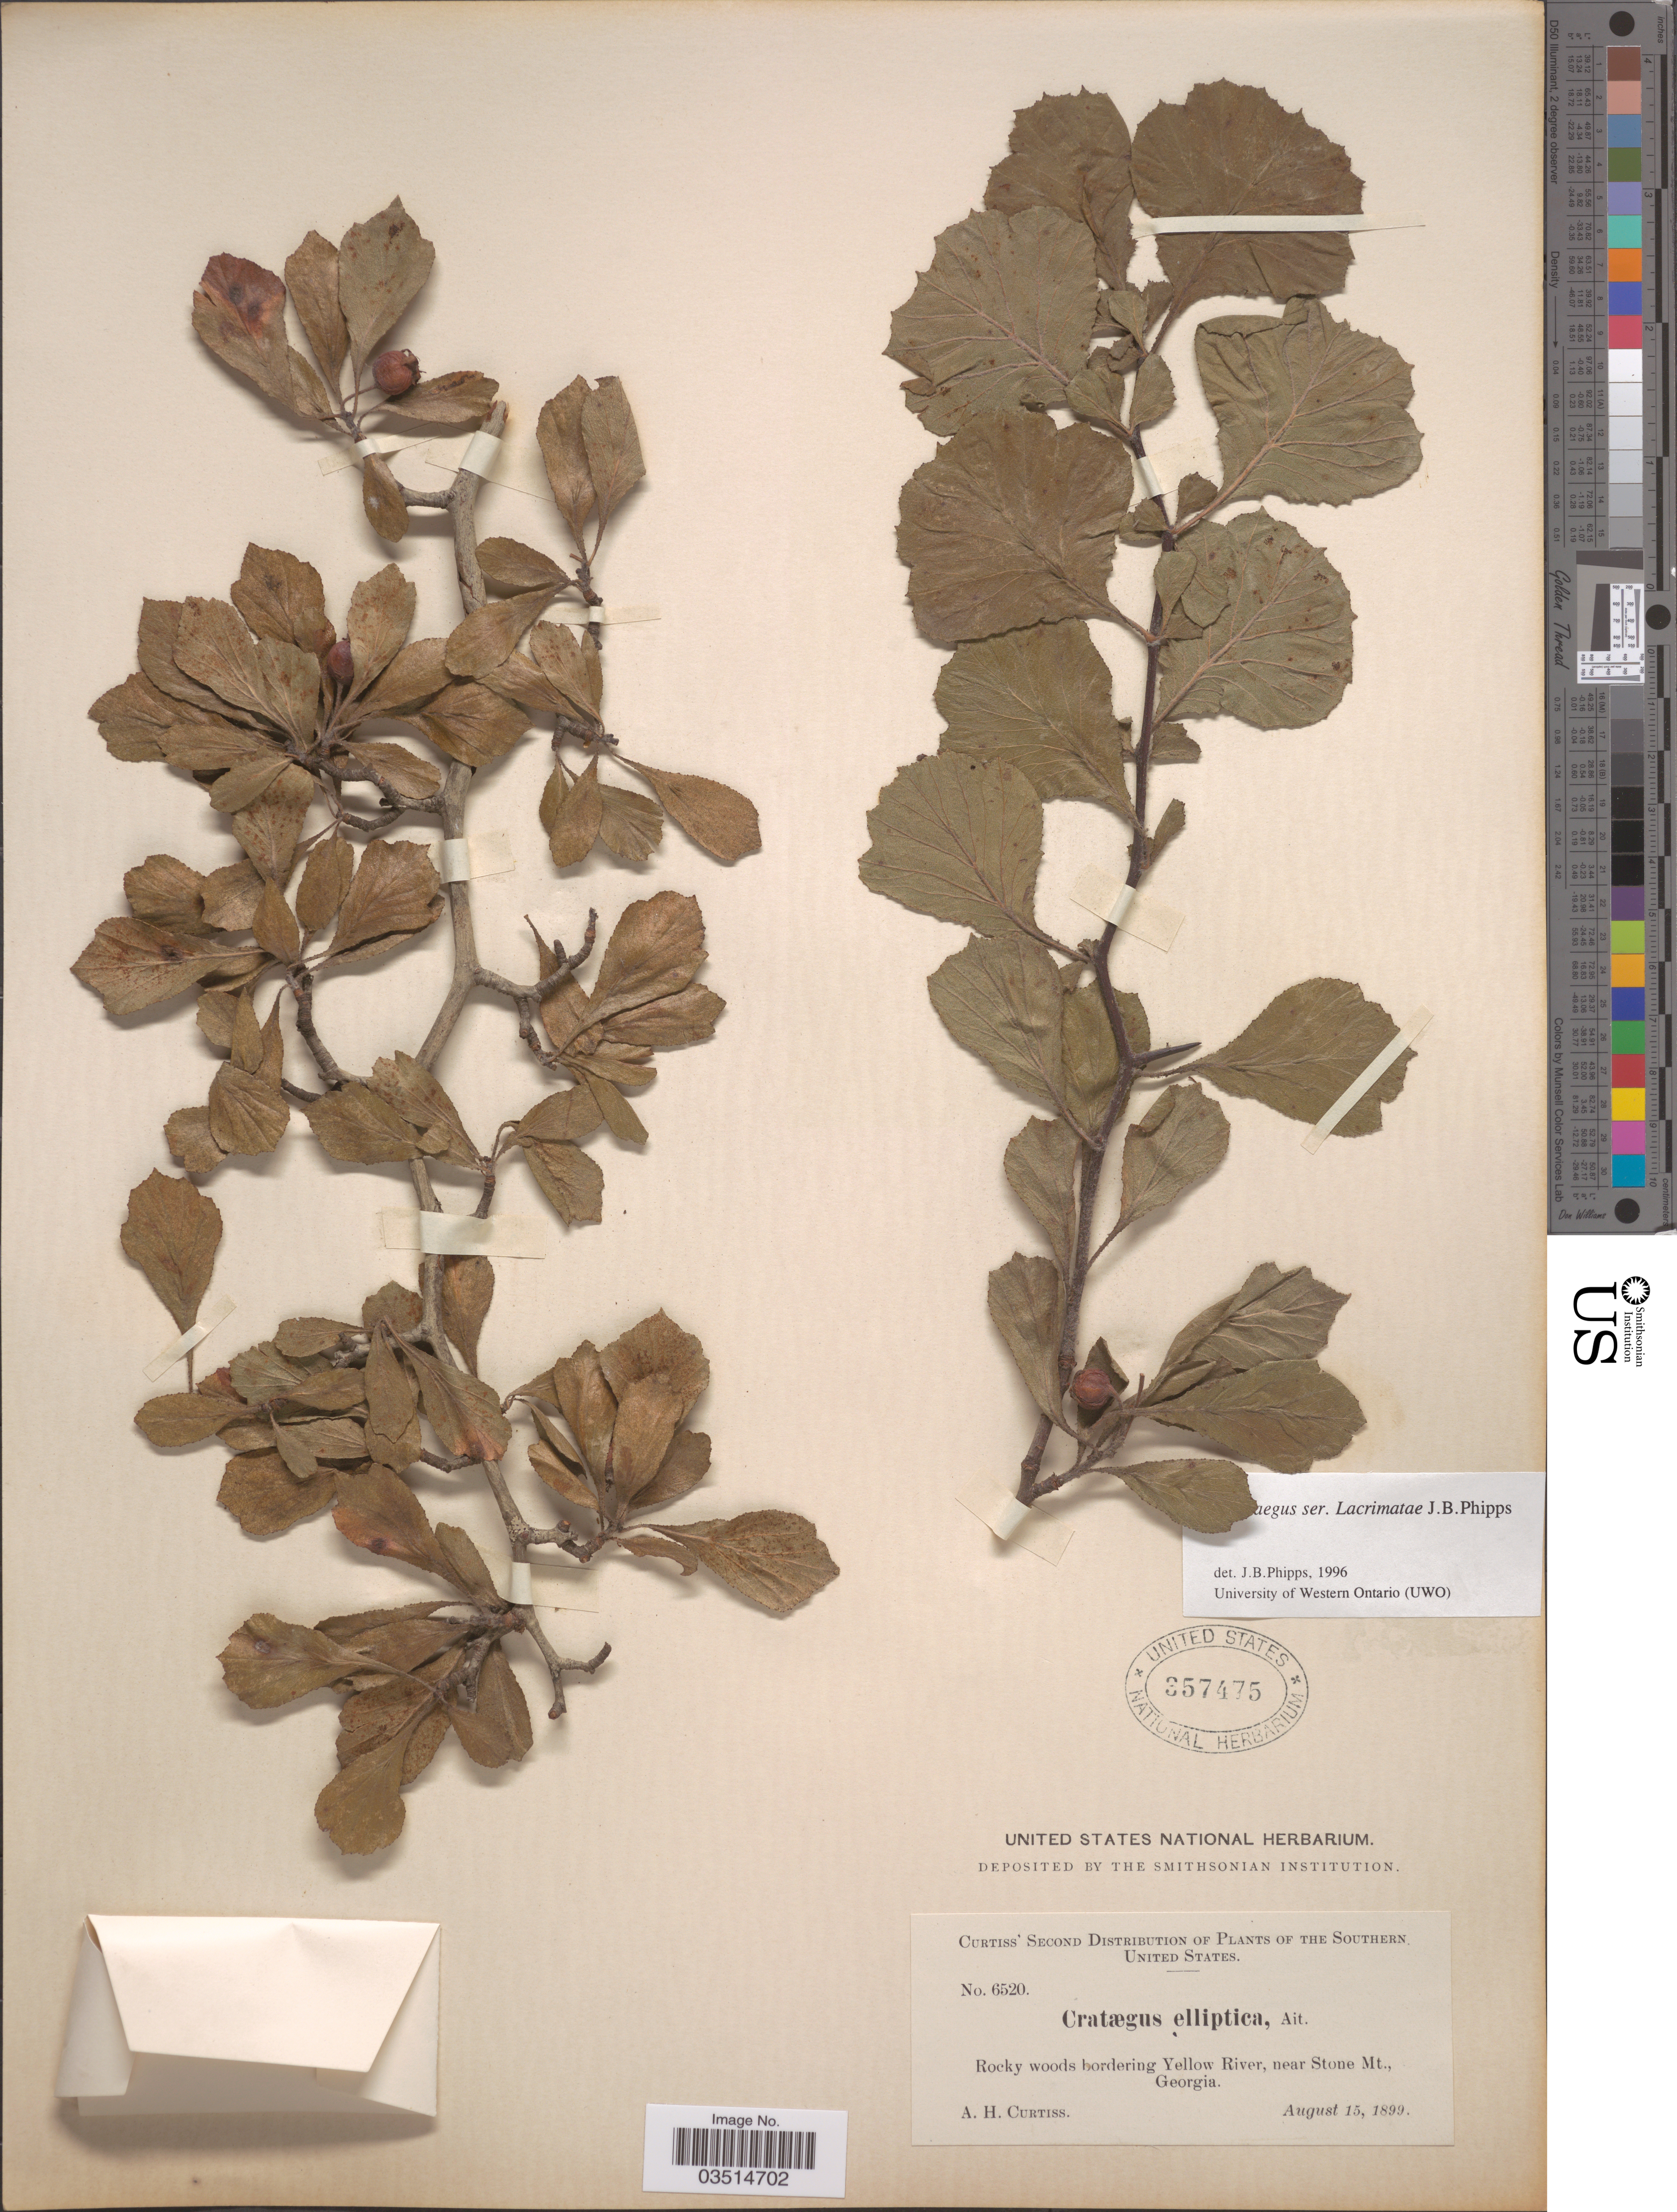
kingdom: Plantae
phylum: Tracheophyta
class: Magnoliopsida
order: Rosales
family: Rosaceae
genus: Crataegus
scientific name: Crataegus elliptica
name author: Elliott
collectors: A. H. Curtiss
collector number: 6520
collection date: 1899-08-15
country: United States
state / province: Georgia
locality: The Southern United States. Rocky woods bordering Yellow River, near Stone Mt.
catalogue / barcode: US 357475